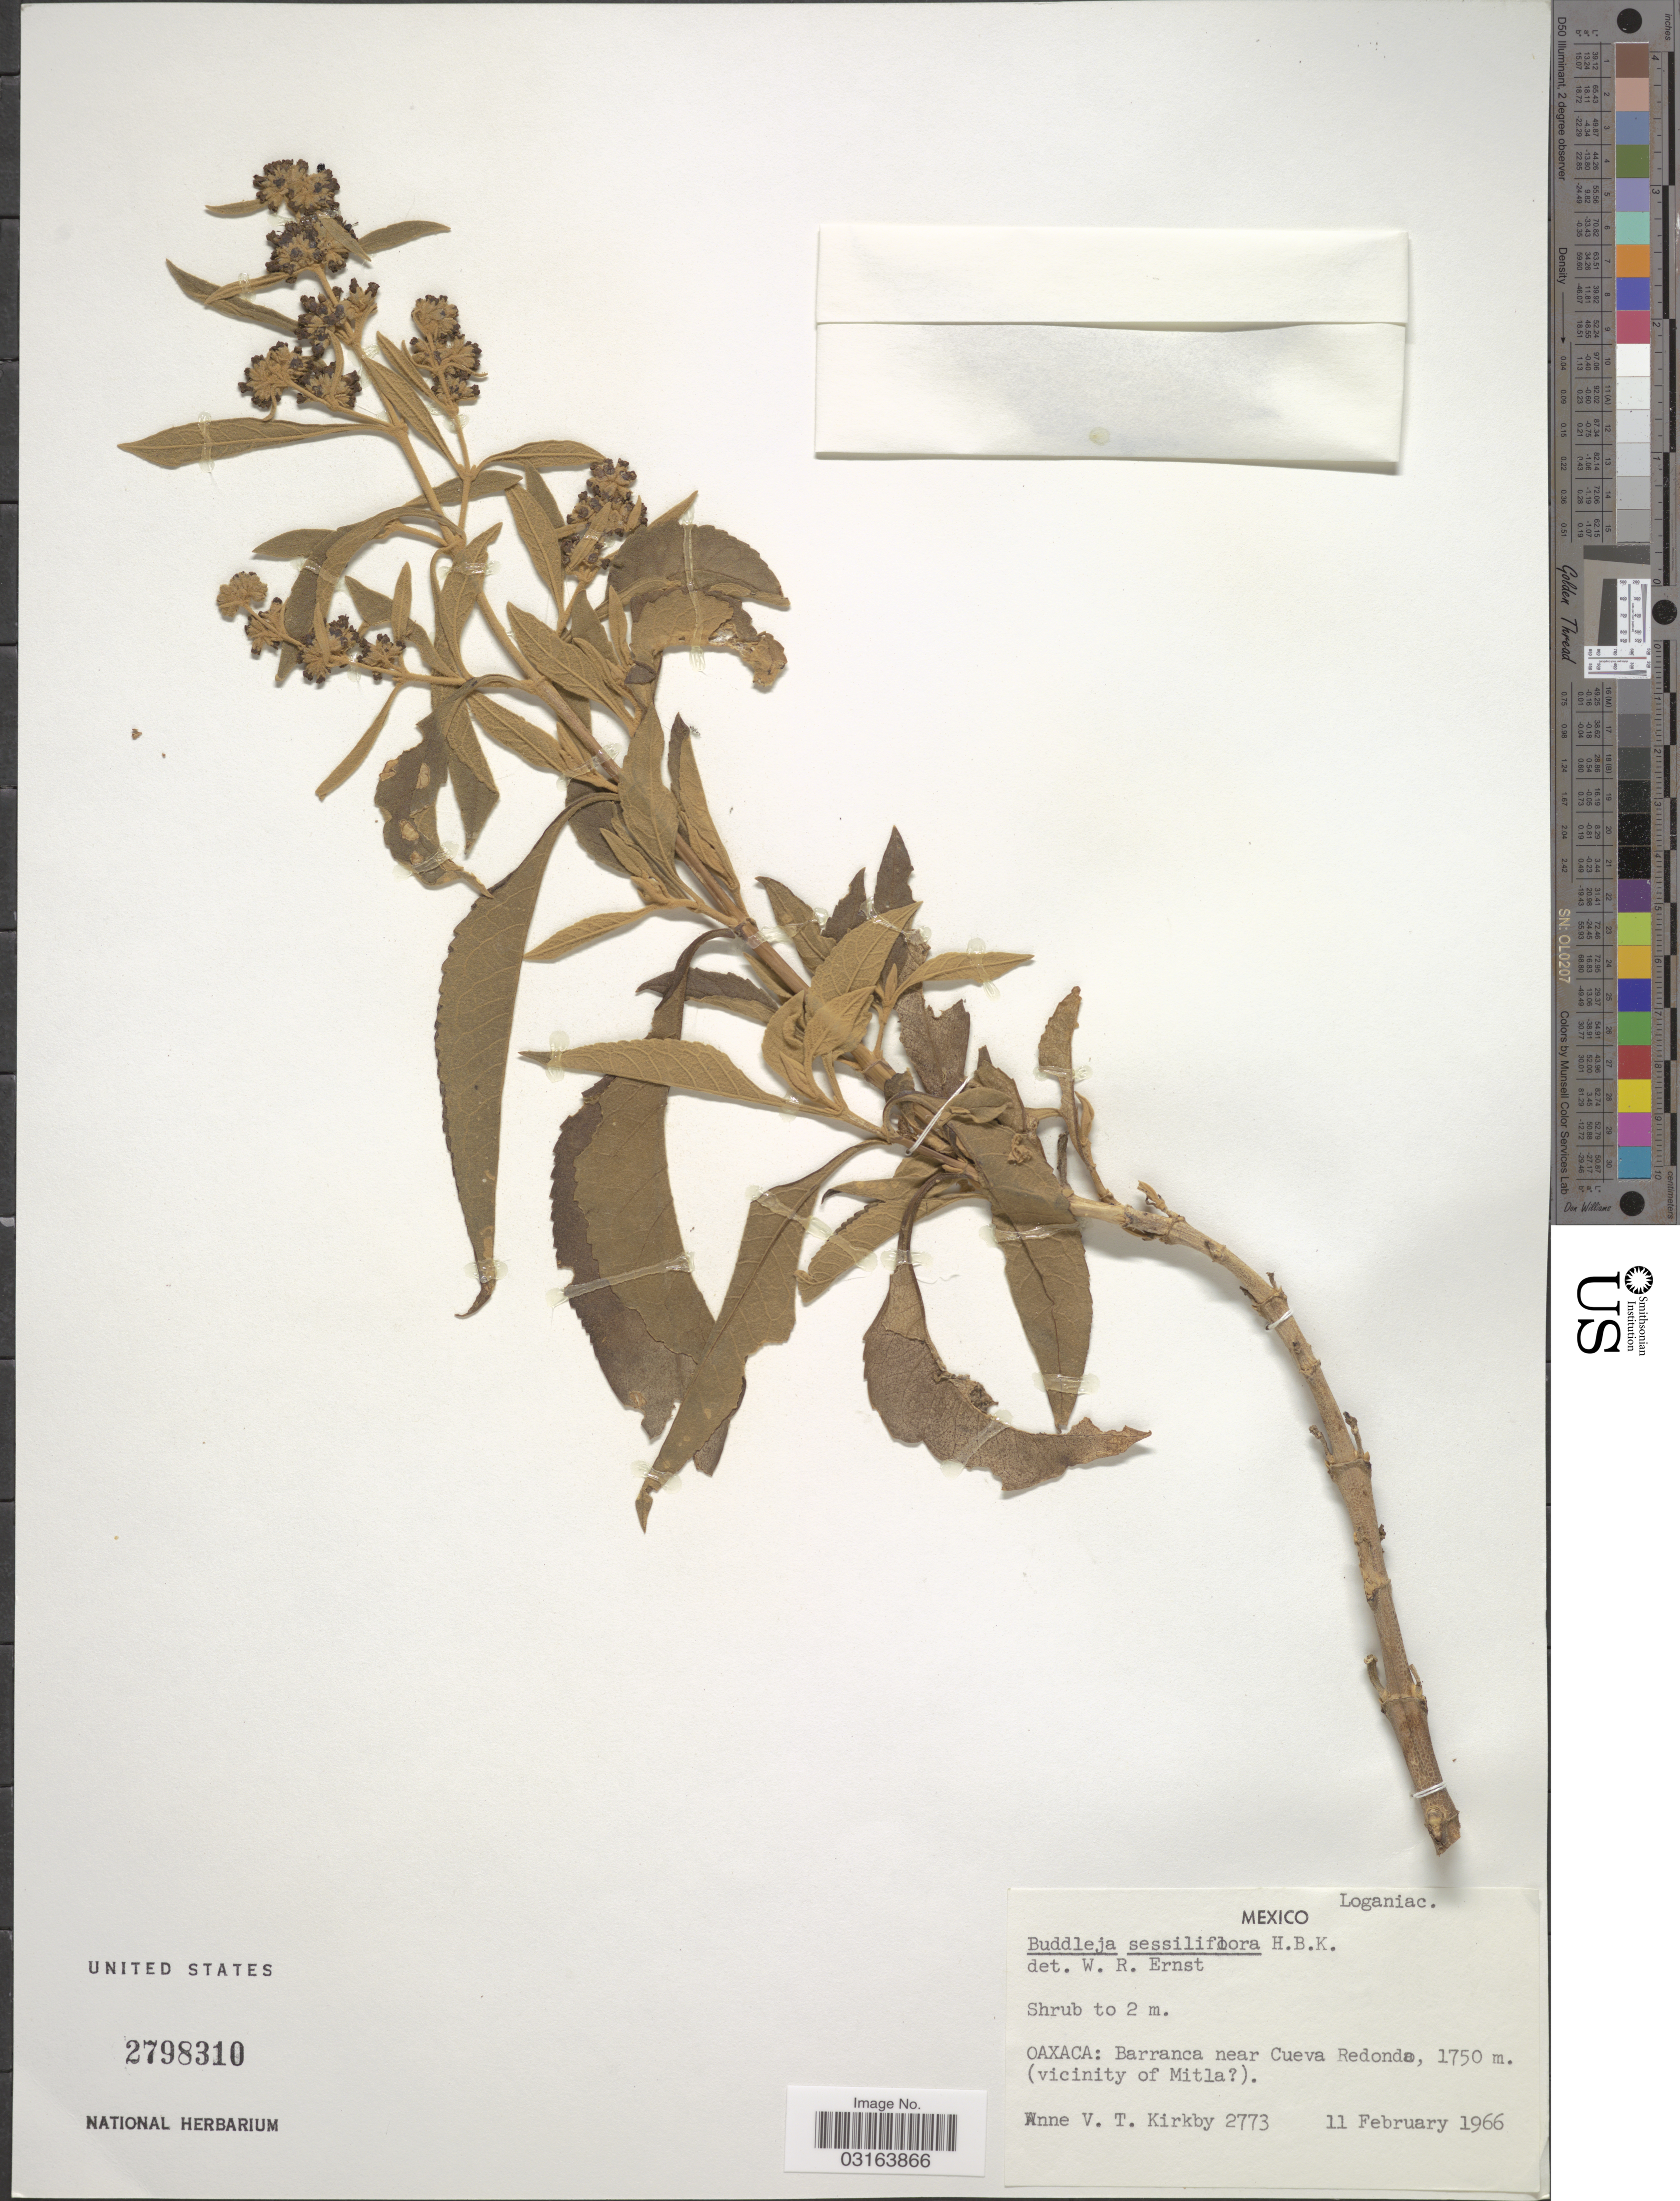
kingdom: Plantae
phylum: Tracheophyta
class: Magnoliopsida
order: Lamiales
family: Scrophulariaceae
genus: Buddleja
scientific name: Buddleja sessiliflora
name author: Kunth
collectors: A. Kirkby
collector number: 2773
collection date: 1966-02-11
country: Mexico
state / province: Oaxaca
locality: Barranca near Cueva Redonda (vicinity of Mitla).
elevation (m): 1750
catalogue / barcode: US 2798310